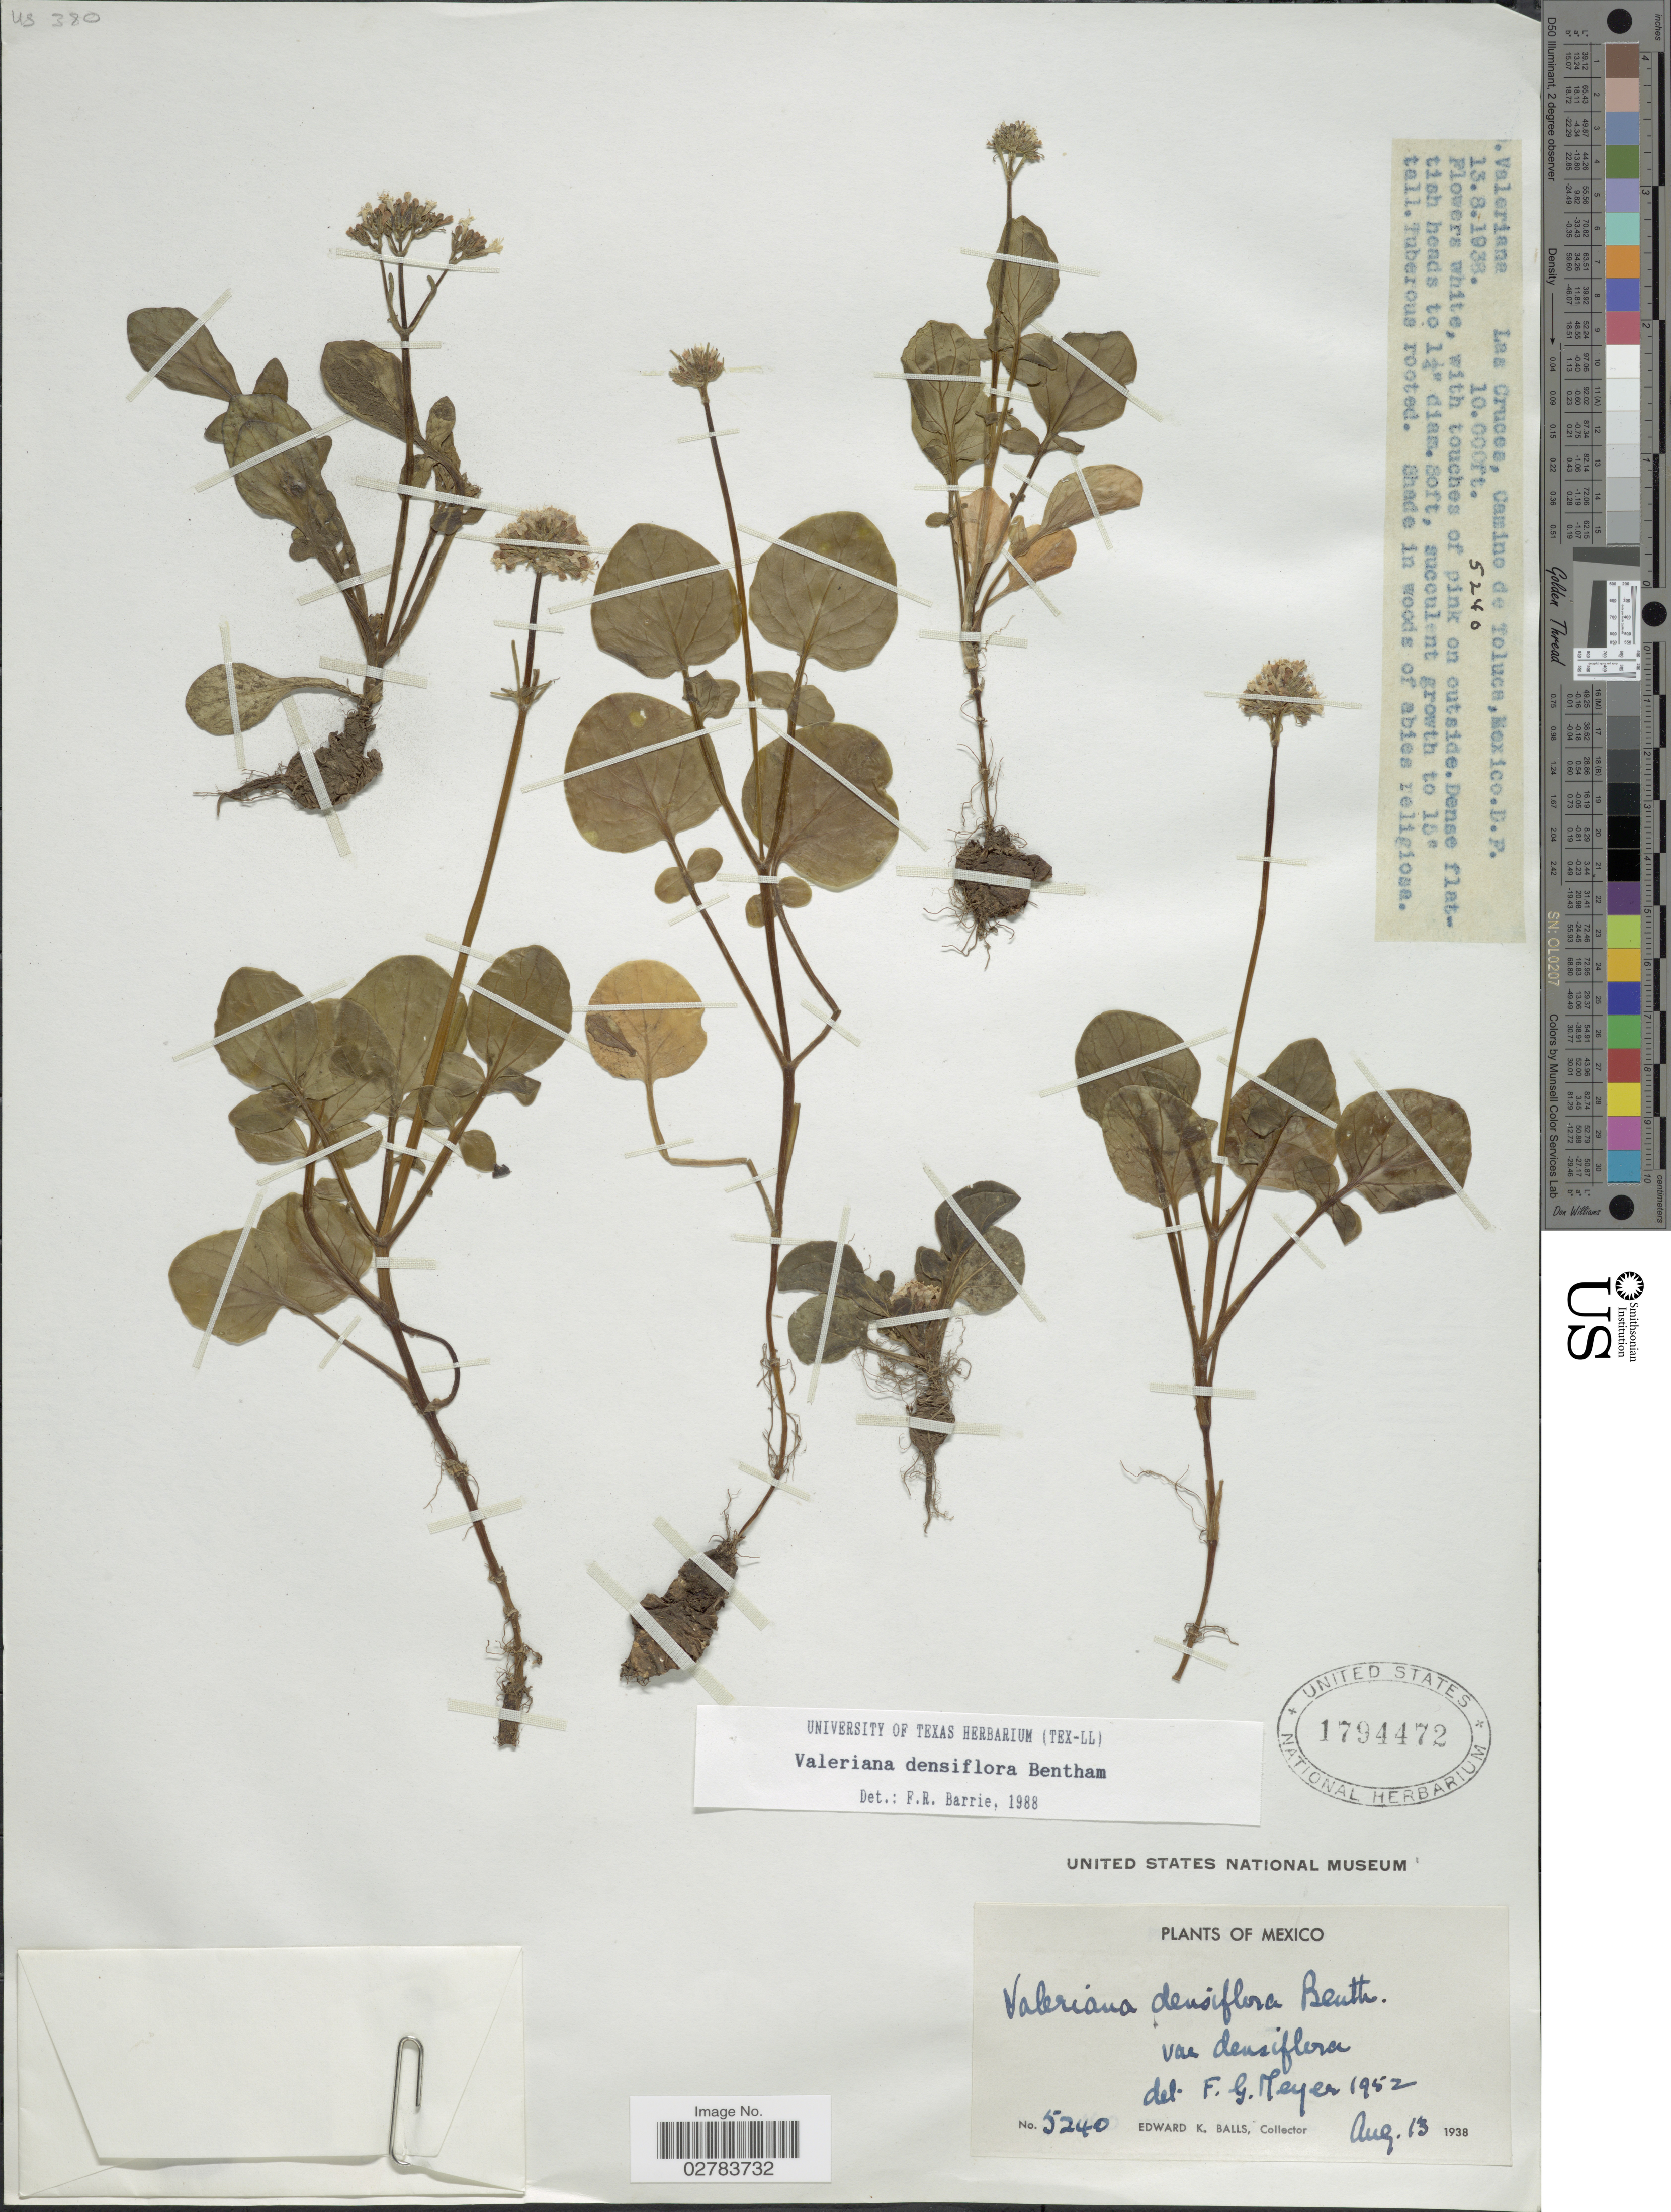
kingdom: Plantae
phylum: Tracheophyta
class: Magnoliopsida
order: Dipsacales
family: Caprifoliaceae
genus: Valeriana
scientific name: Valeriana densiflora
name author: Benth.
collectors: E. K. Balls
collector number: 5240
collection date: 1938-08-13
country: Mexico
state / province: Distrito Federal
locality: Las Cruces, Camino de Toluca.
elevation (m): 3048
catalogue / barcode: US 1794472